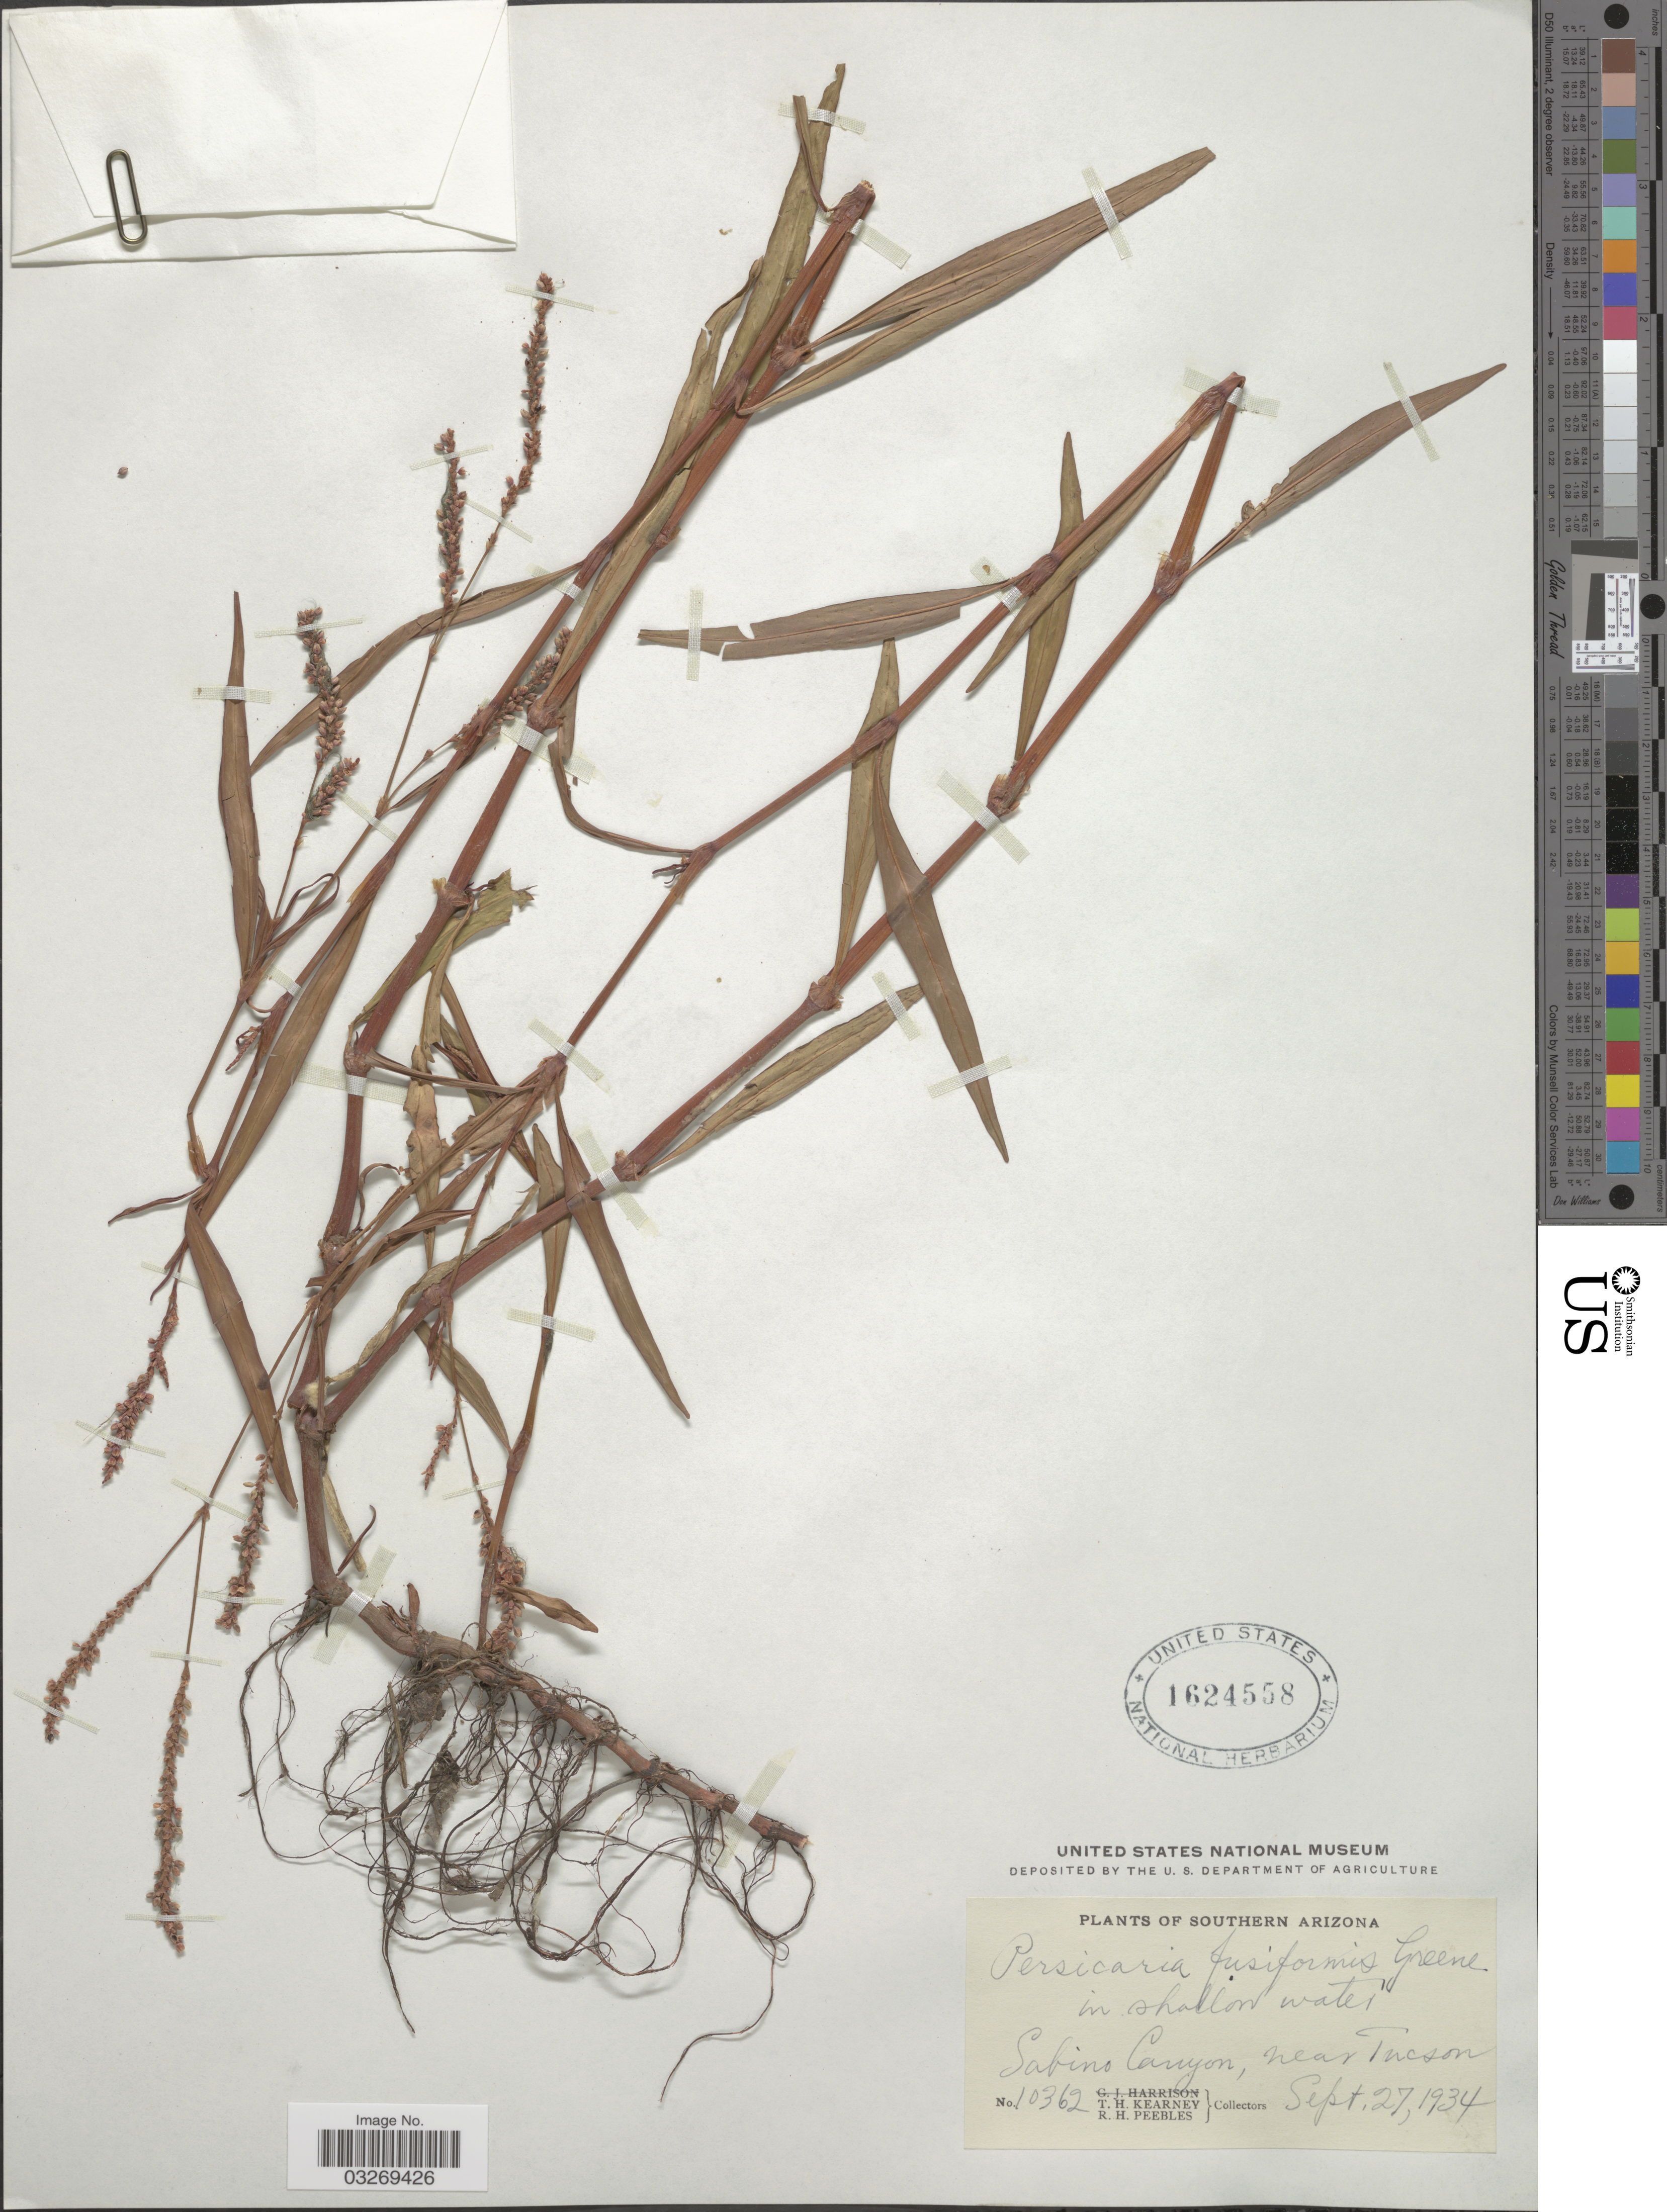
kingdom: Plantae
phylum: Tracheophyta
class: Magnoliopsida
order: Caryophyllales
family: Polygonaceae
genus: Persicaria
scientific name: Persicaria hydropiperoides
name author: (Michx.) Small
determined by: Atha, D. E.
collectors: T. H. Kearney & R. H. Peebles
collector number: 10362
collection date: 1934-09-27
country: United States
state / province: Arizona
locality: Southern Arizona, Sabino Canyon, near Tucson.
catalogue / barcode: US 1624558